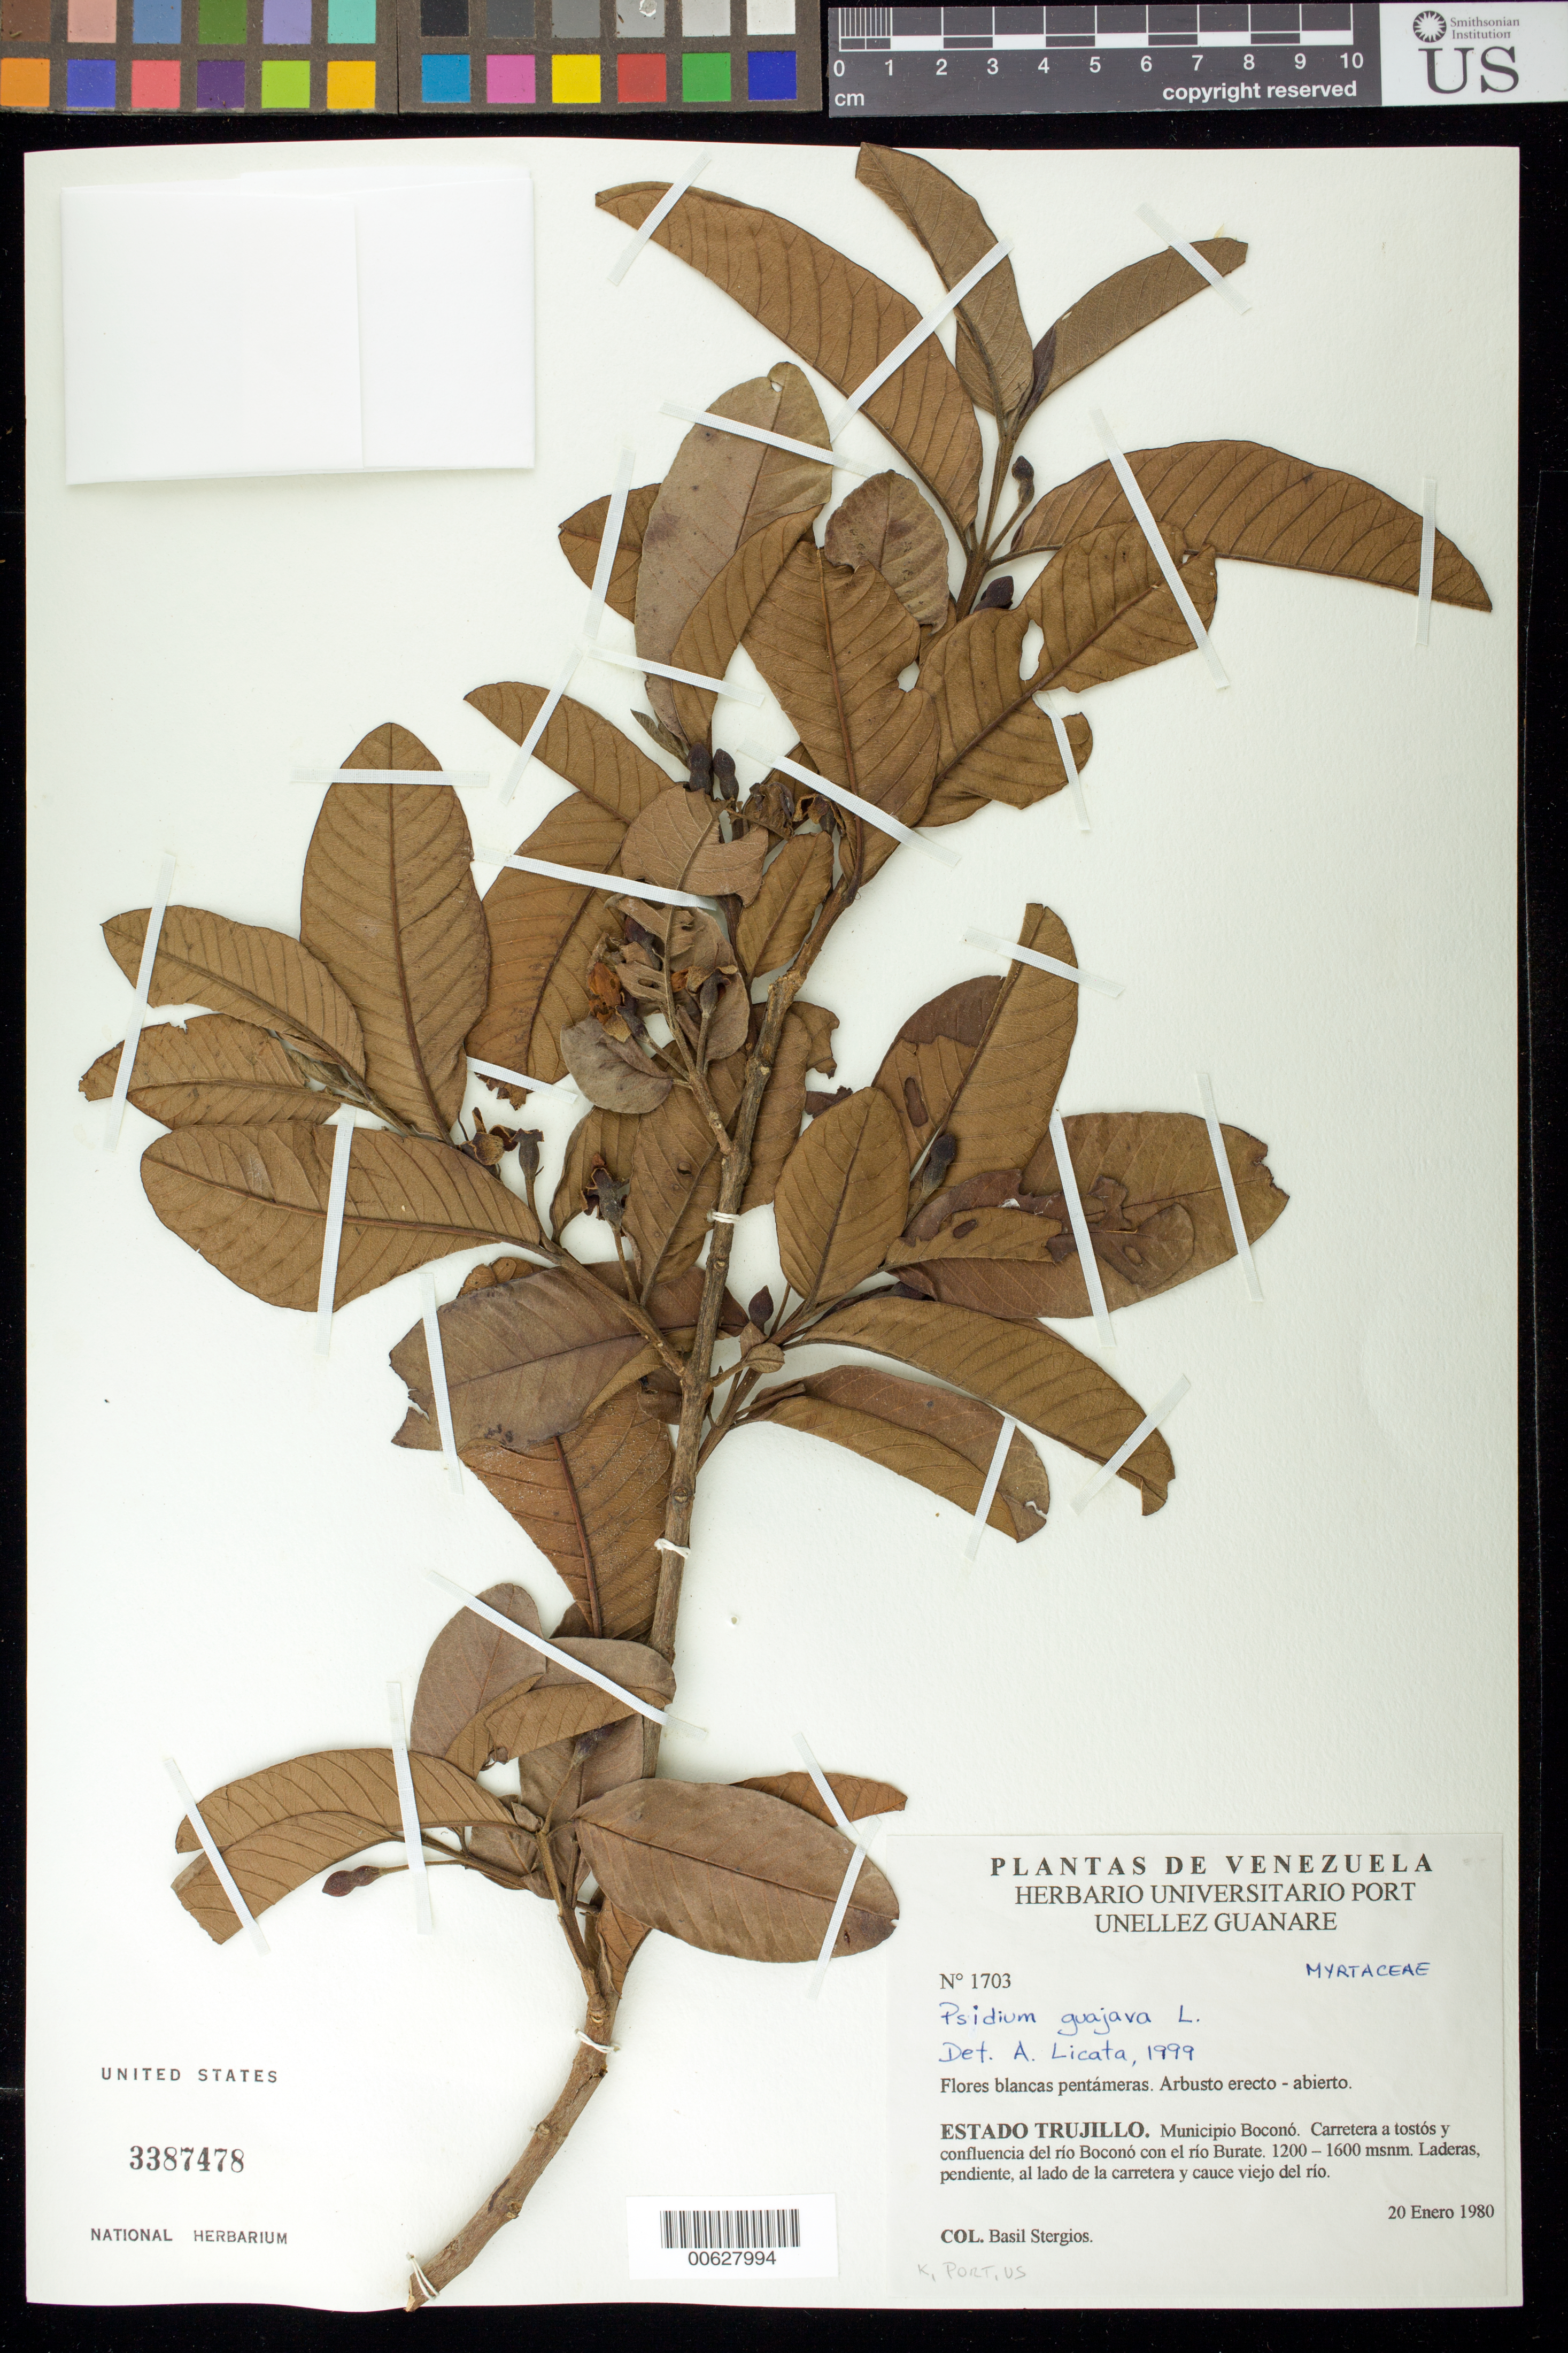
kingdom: Plantae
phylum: Tracheophyta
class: Magnoliopsida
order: Myrtales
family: Myrtaceae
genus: Psidium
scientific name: Psidium guajava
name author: L.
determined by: Licata, A., (PORT), Univ. Nac. Exp. de los Llanos Ezequiel Zamora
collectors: B. G. Stergios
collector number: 1703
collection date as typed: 20 Jan 1980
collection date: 1980-01-20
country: Venezuela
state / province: Trujillo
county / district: Boconó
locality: Carretera a tostós y confluencia del río Boconó con el río Burate.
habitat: Ladera, pendiente, al lado de la carretera y cauce viejo del río.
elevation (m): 1200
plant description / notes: K, PORT, US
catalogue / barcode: US 3387478